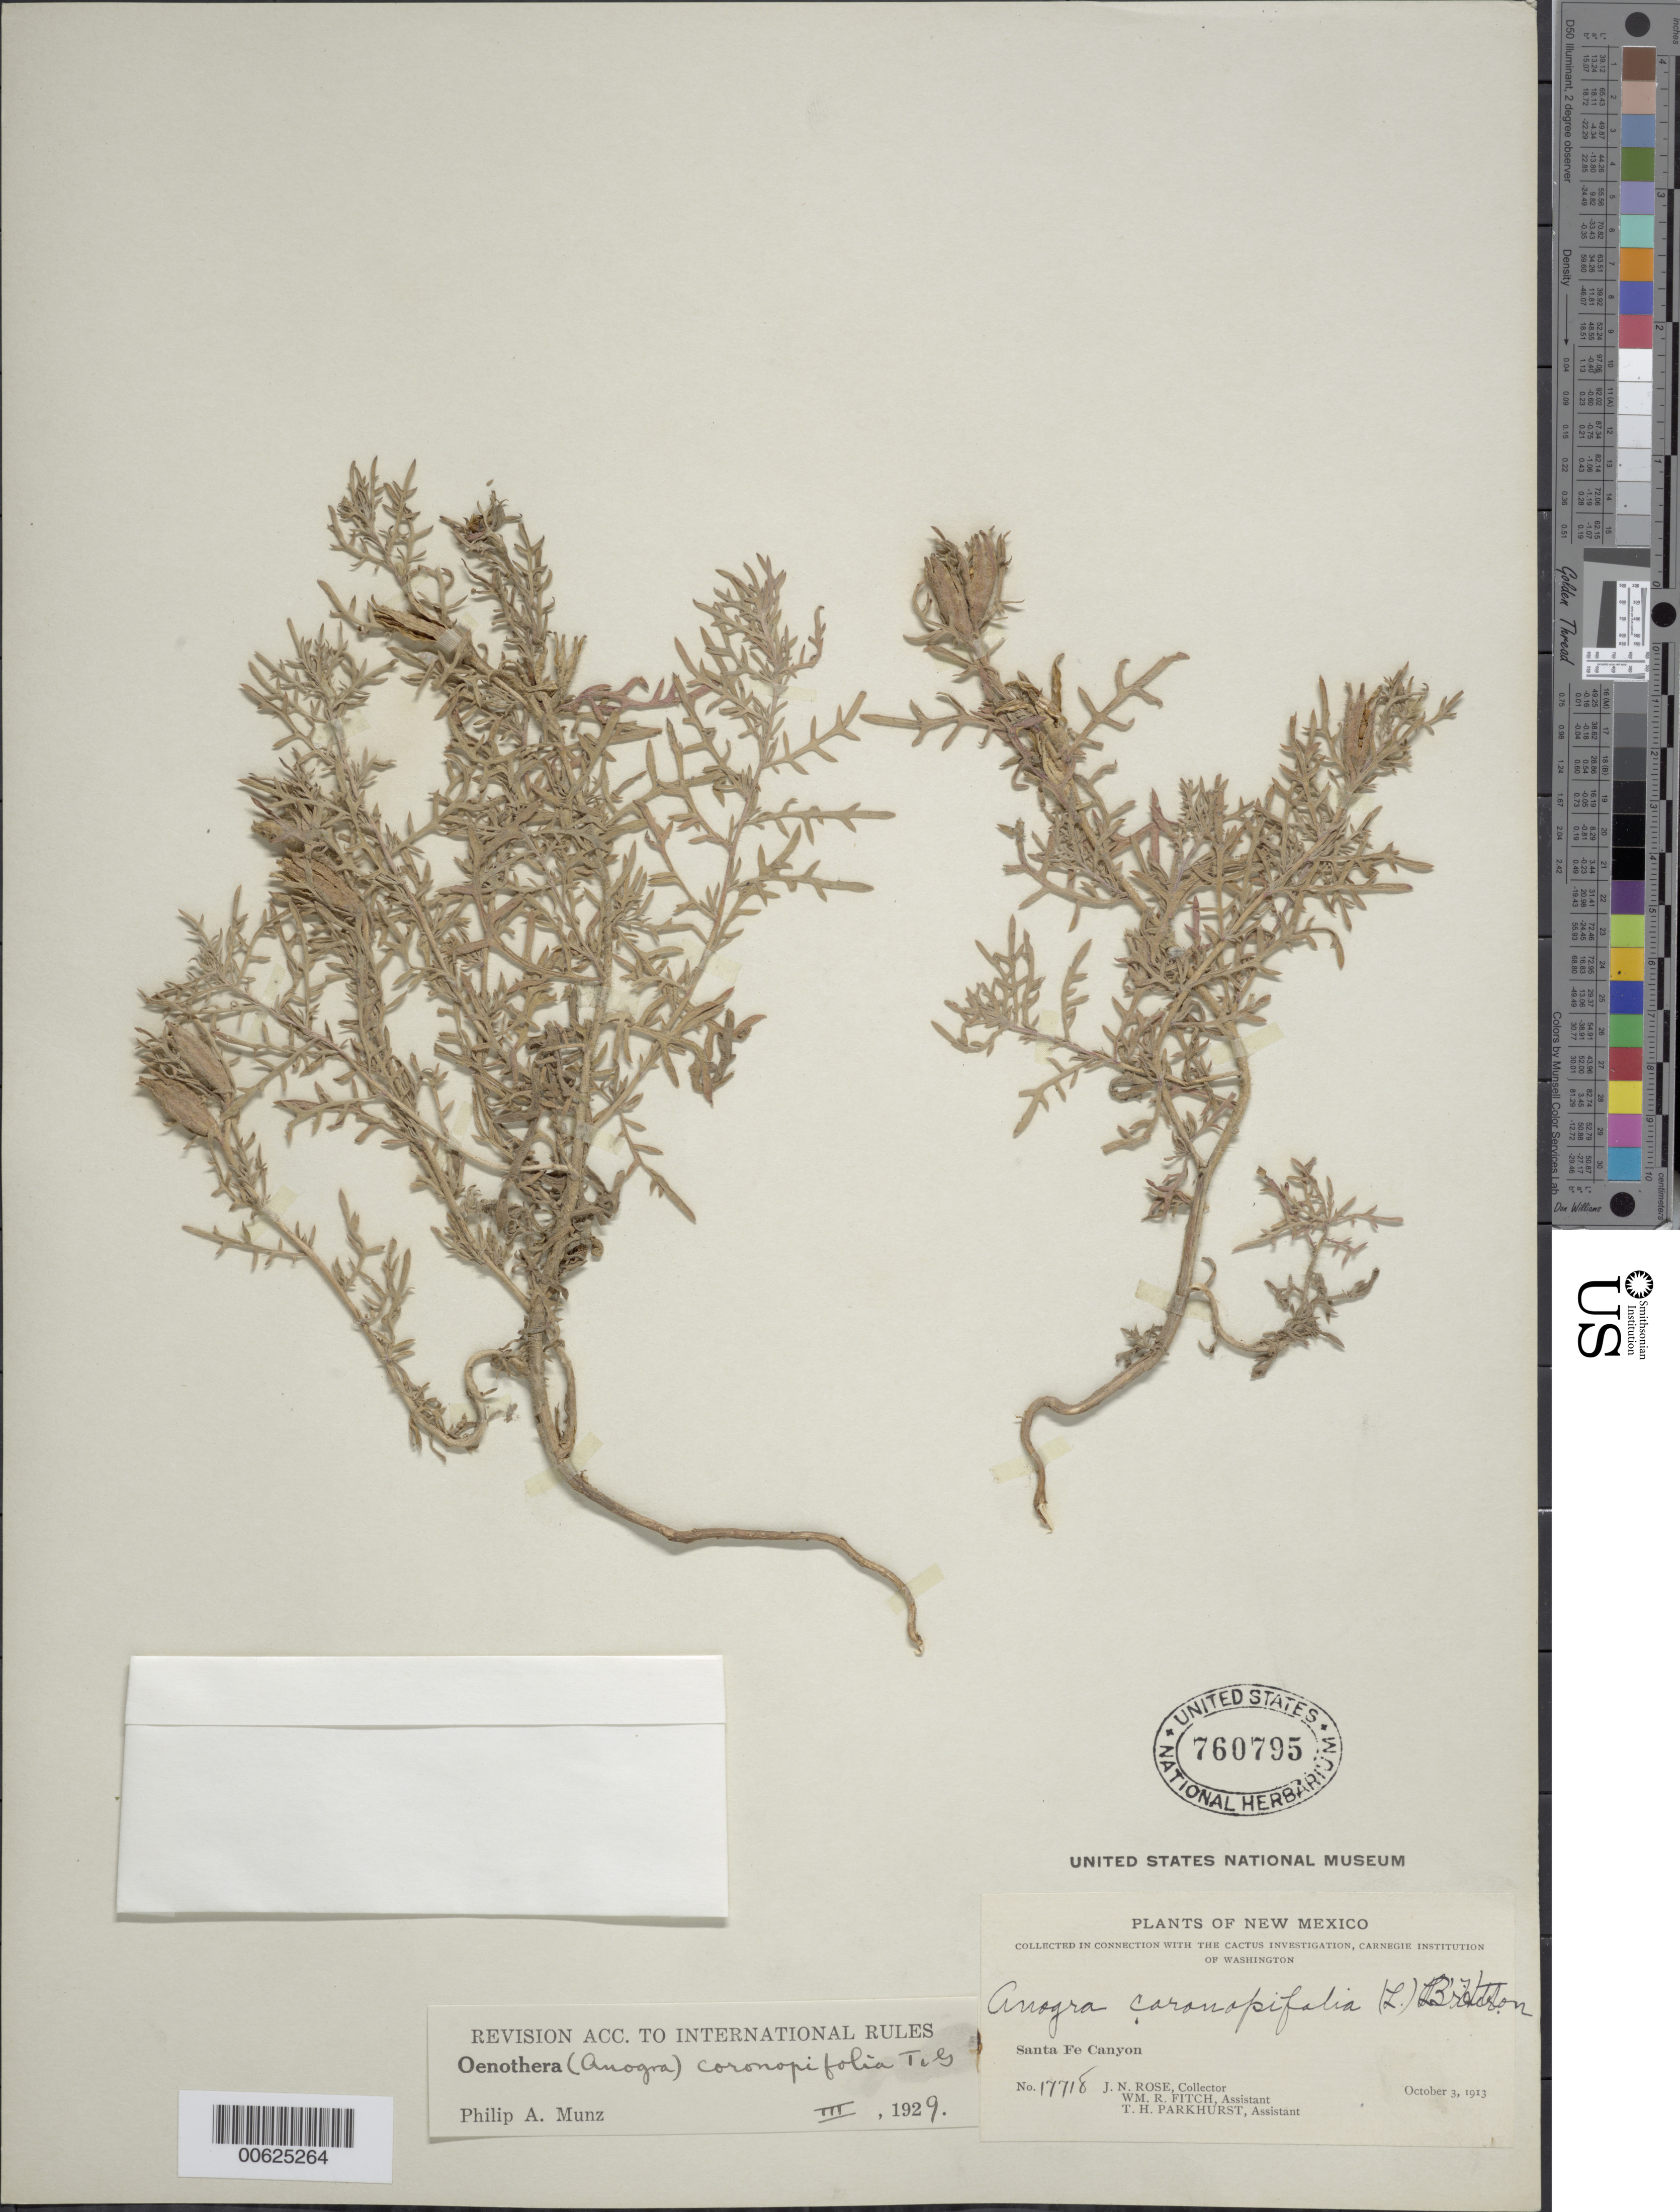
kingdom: Plantae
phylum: Tracheophyta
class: Magnoliopsida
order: Myrtales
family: Onagraceae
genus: Oenothera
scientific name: Oenothera coronopifolia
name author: Torr. & A. Gray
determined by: Munz, Philip A.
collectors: J. N. Rose, W. R. Fitch & T. Parkhurst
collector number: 17718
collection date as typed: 03 Oct 1913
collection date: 1913-10-03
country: United States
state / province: New Mexico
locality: Santa Fe Canyon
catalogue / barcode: US 760795